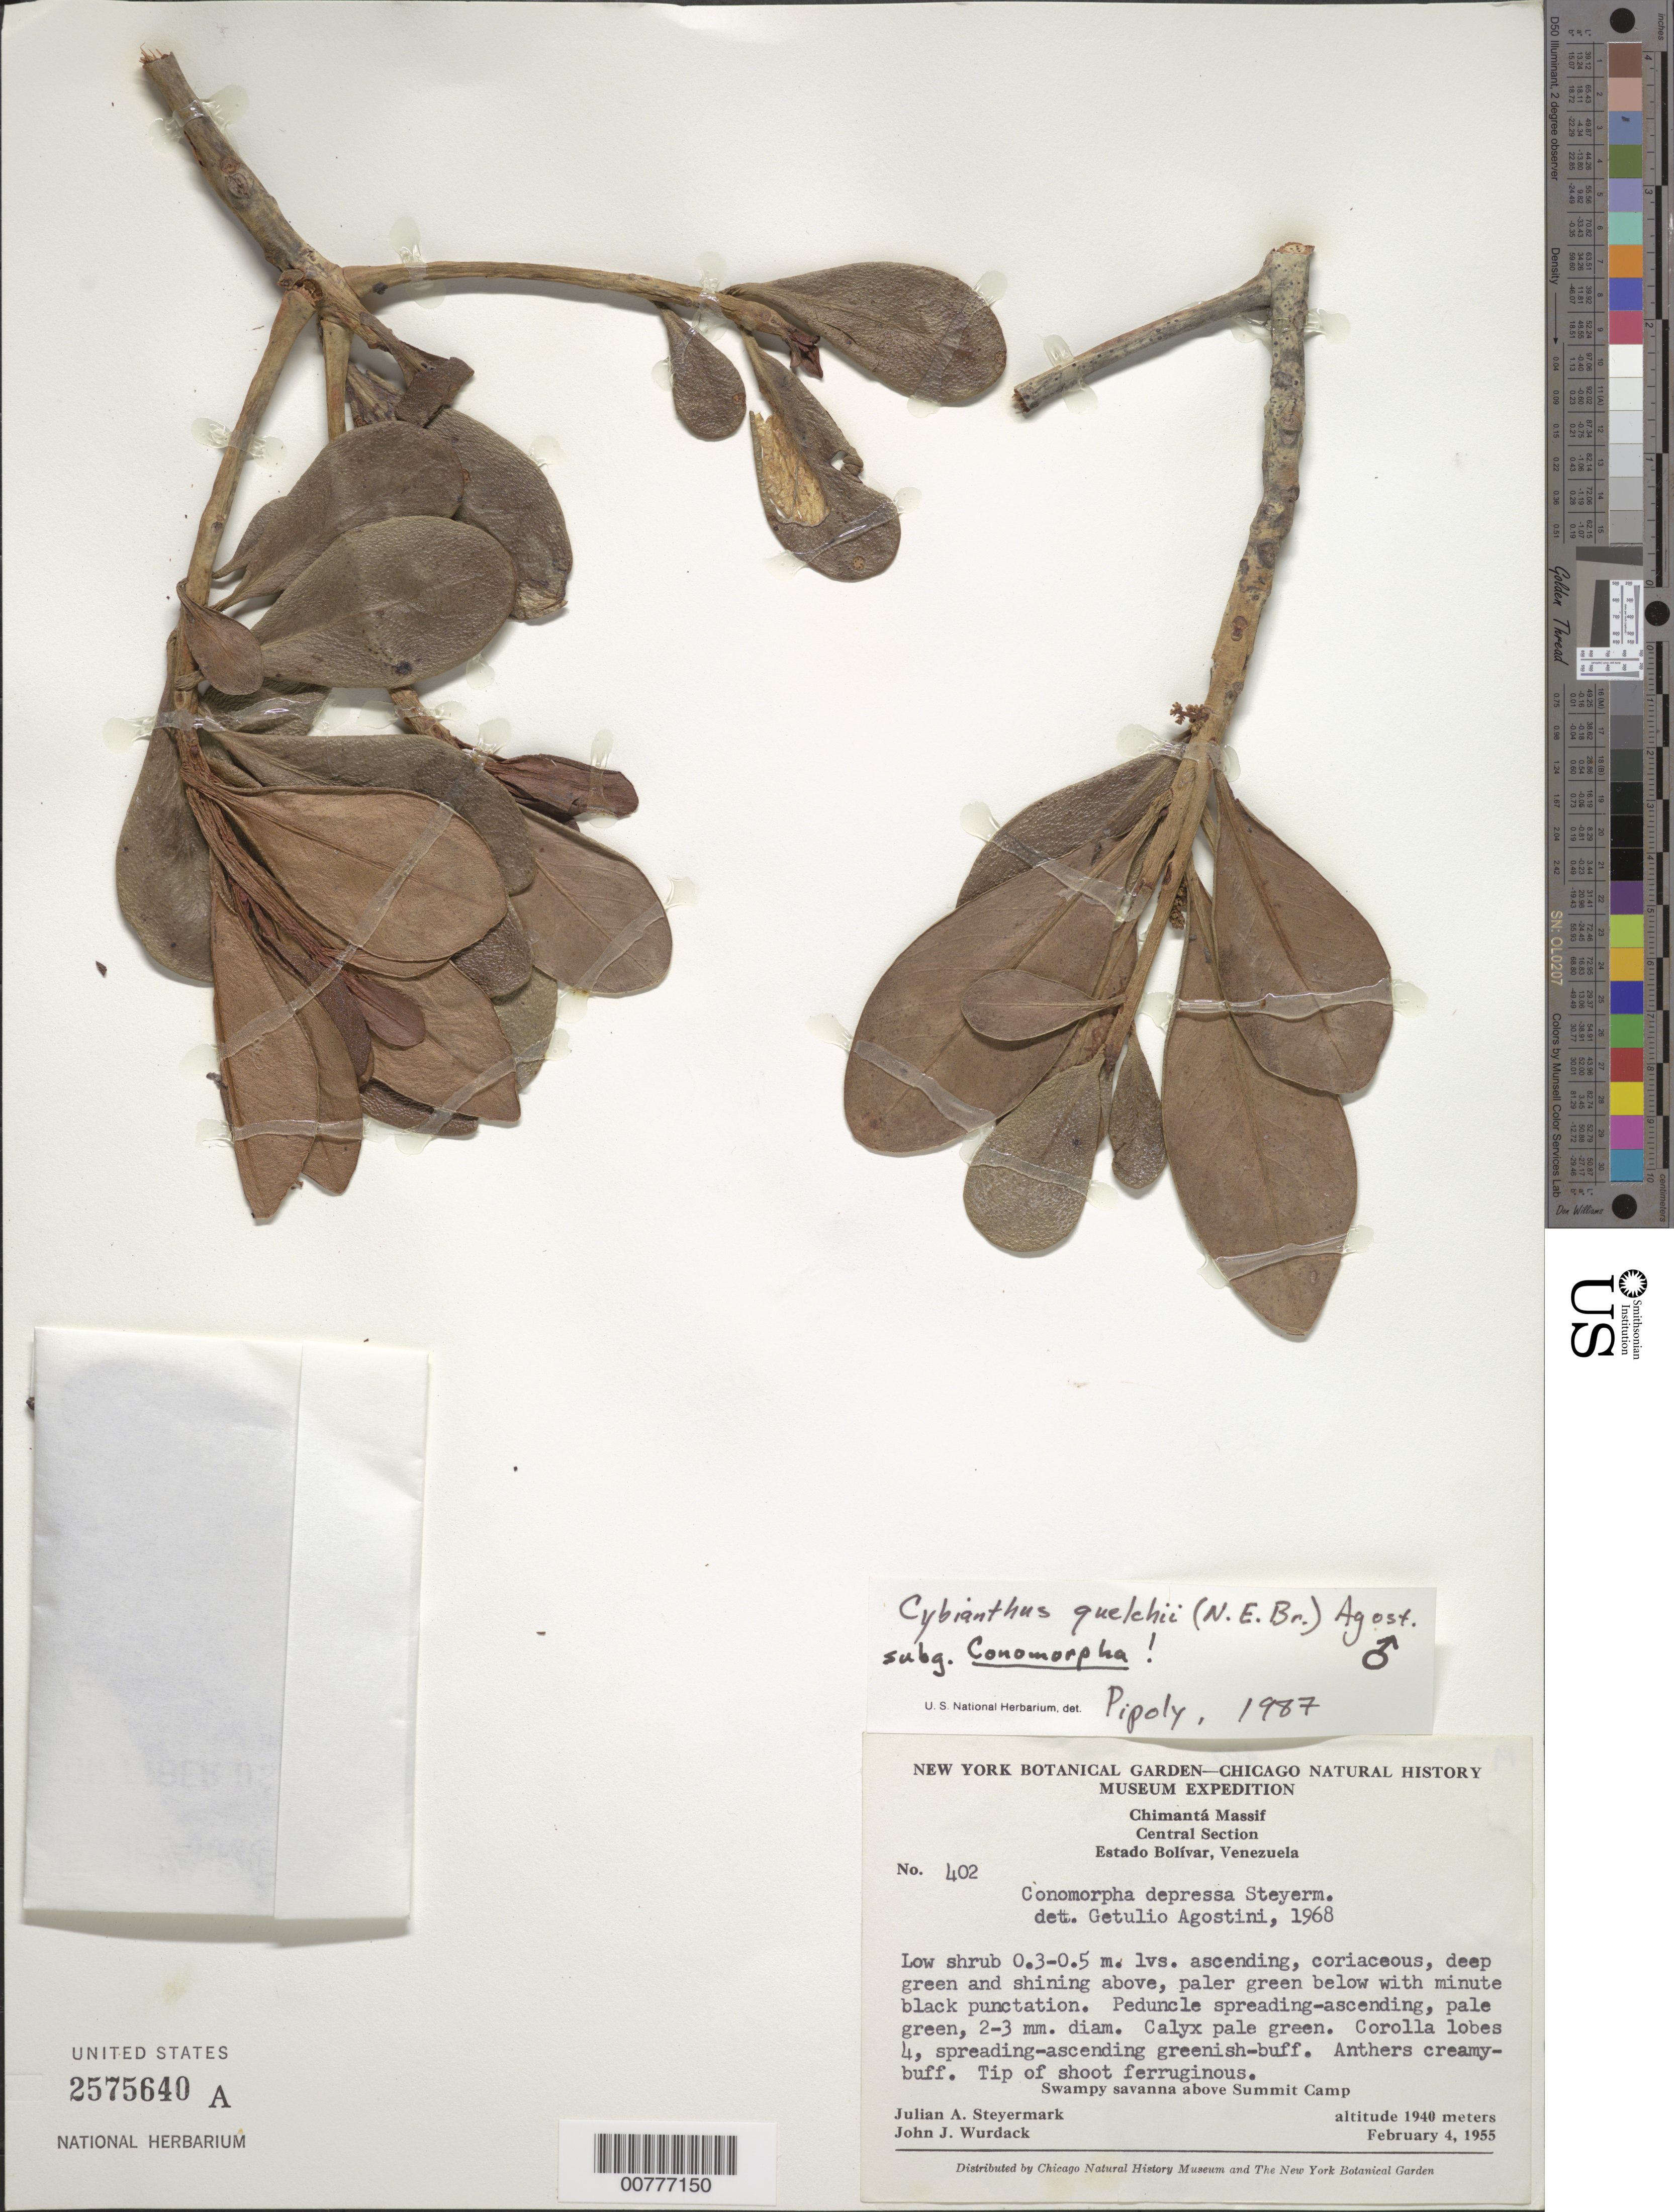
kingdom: Plantae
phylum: Tracheophyta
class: Magnoliopsida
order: Ericales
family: Primulaceae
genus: Cybianthus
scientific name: Cybianthus quelchii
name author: (N.E. Br.) G. Agostini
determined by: Pipoly, J. J., III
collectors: J. Steyermark & J. J. Wurdack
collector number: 55 402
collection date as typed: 4-Feb-55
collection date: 1955-02-04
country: Venezuela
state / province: Bolívar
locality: Chimantá Massif, Central Section, Summit Camp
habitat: Swampy savanna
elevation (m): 1940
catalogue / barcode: US 2575640A